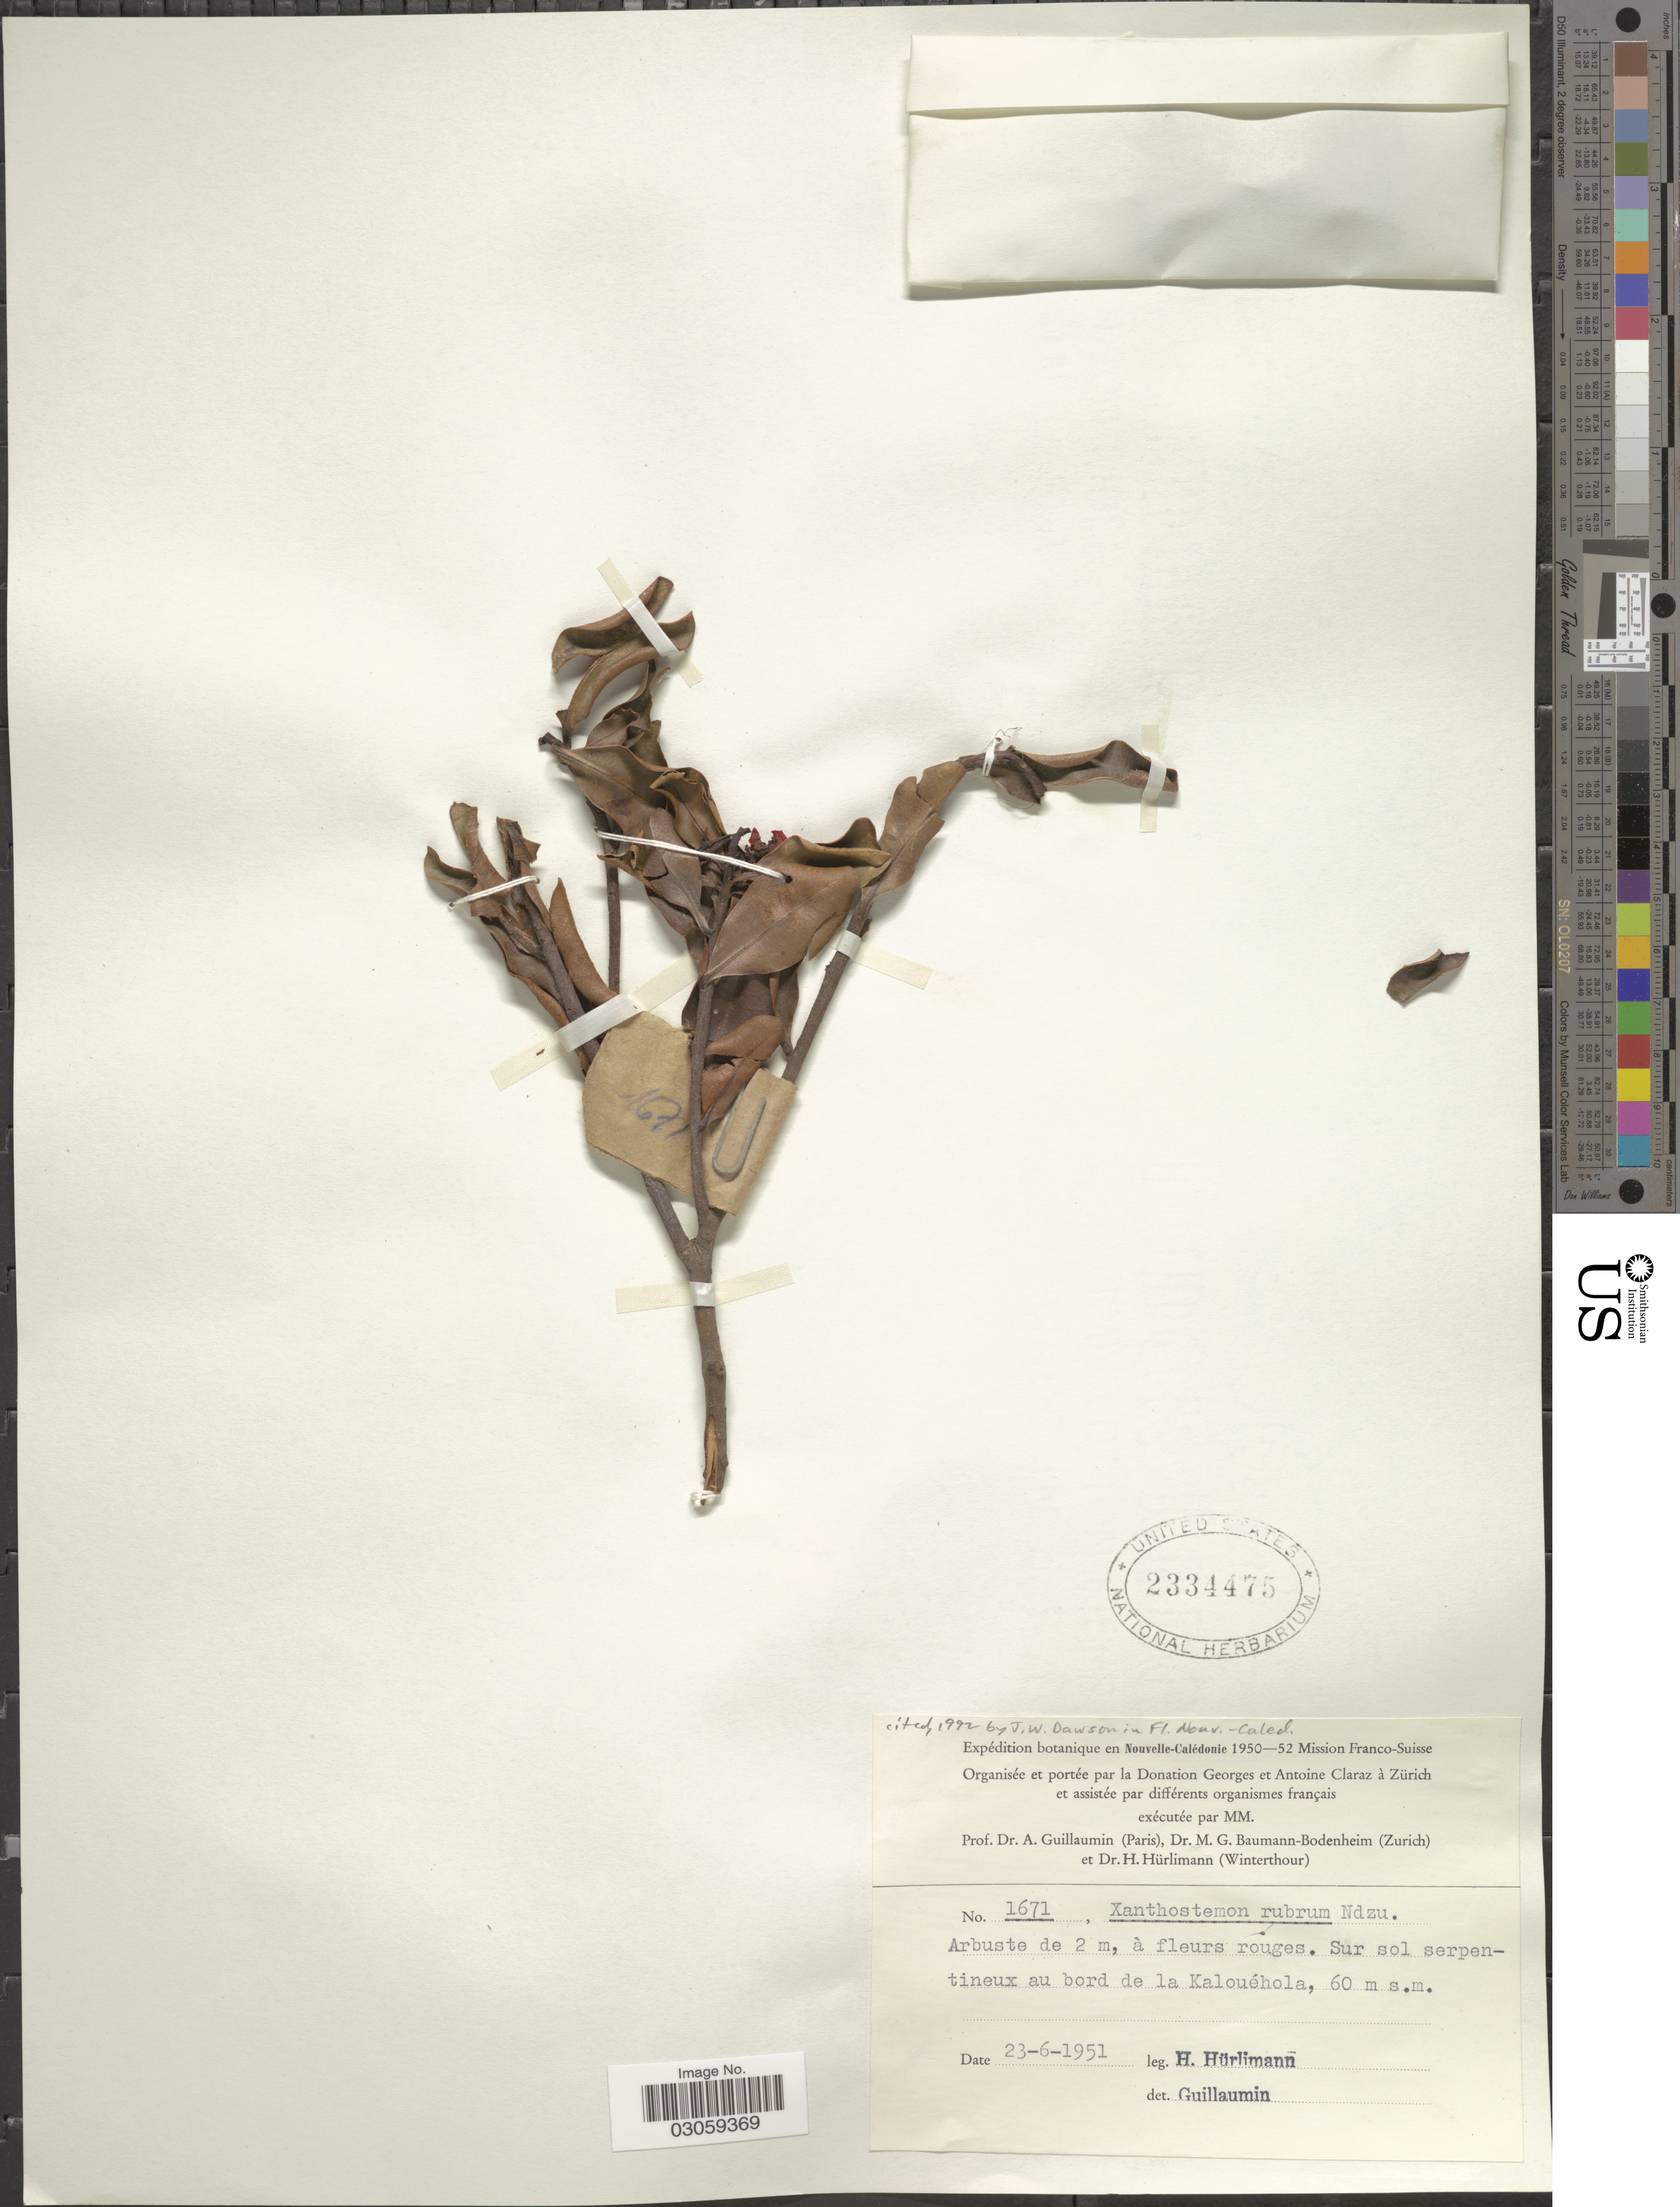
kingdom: Plantae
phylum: Tracheophyta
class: Magnoliopsida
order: Myrtales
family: Myrtaceae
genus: Xanthostemon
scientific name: Xanthostemon ruber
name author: (Brongn. & Gris) Sebert & Pancher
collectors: H. Hürlimann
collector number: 1671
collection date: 1951-06-23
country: New Caledonia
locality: En Nouvelle-Calédonie. Sur sol serpentineux au bord de la Kalouéhola.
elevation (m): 60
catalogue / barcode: US 2334475